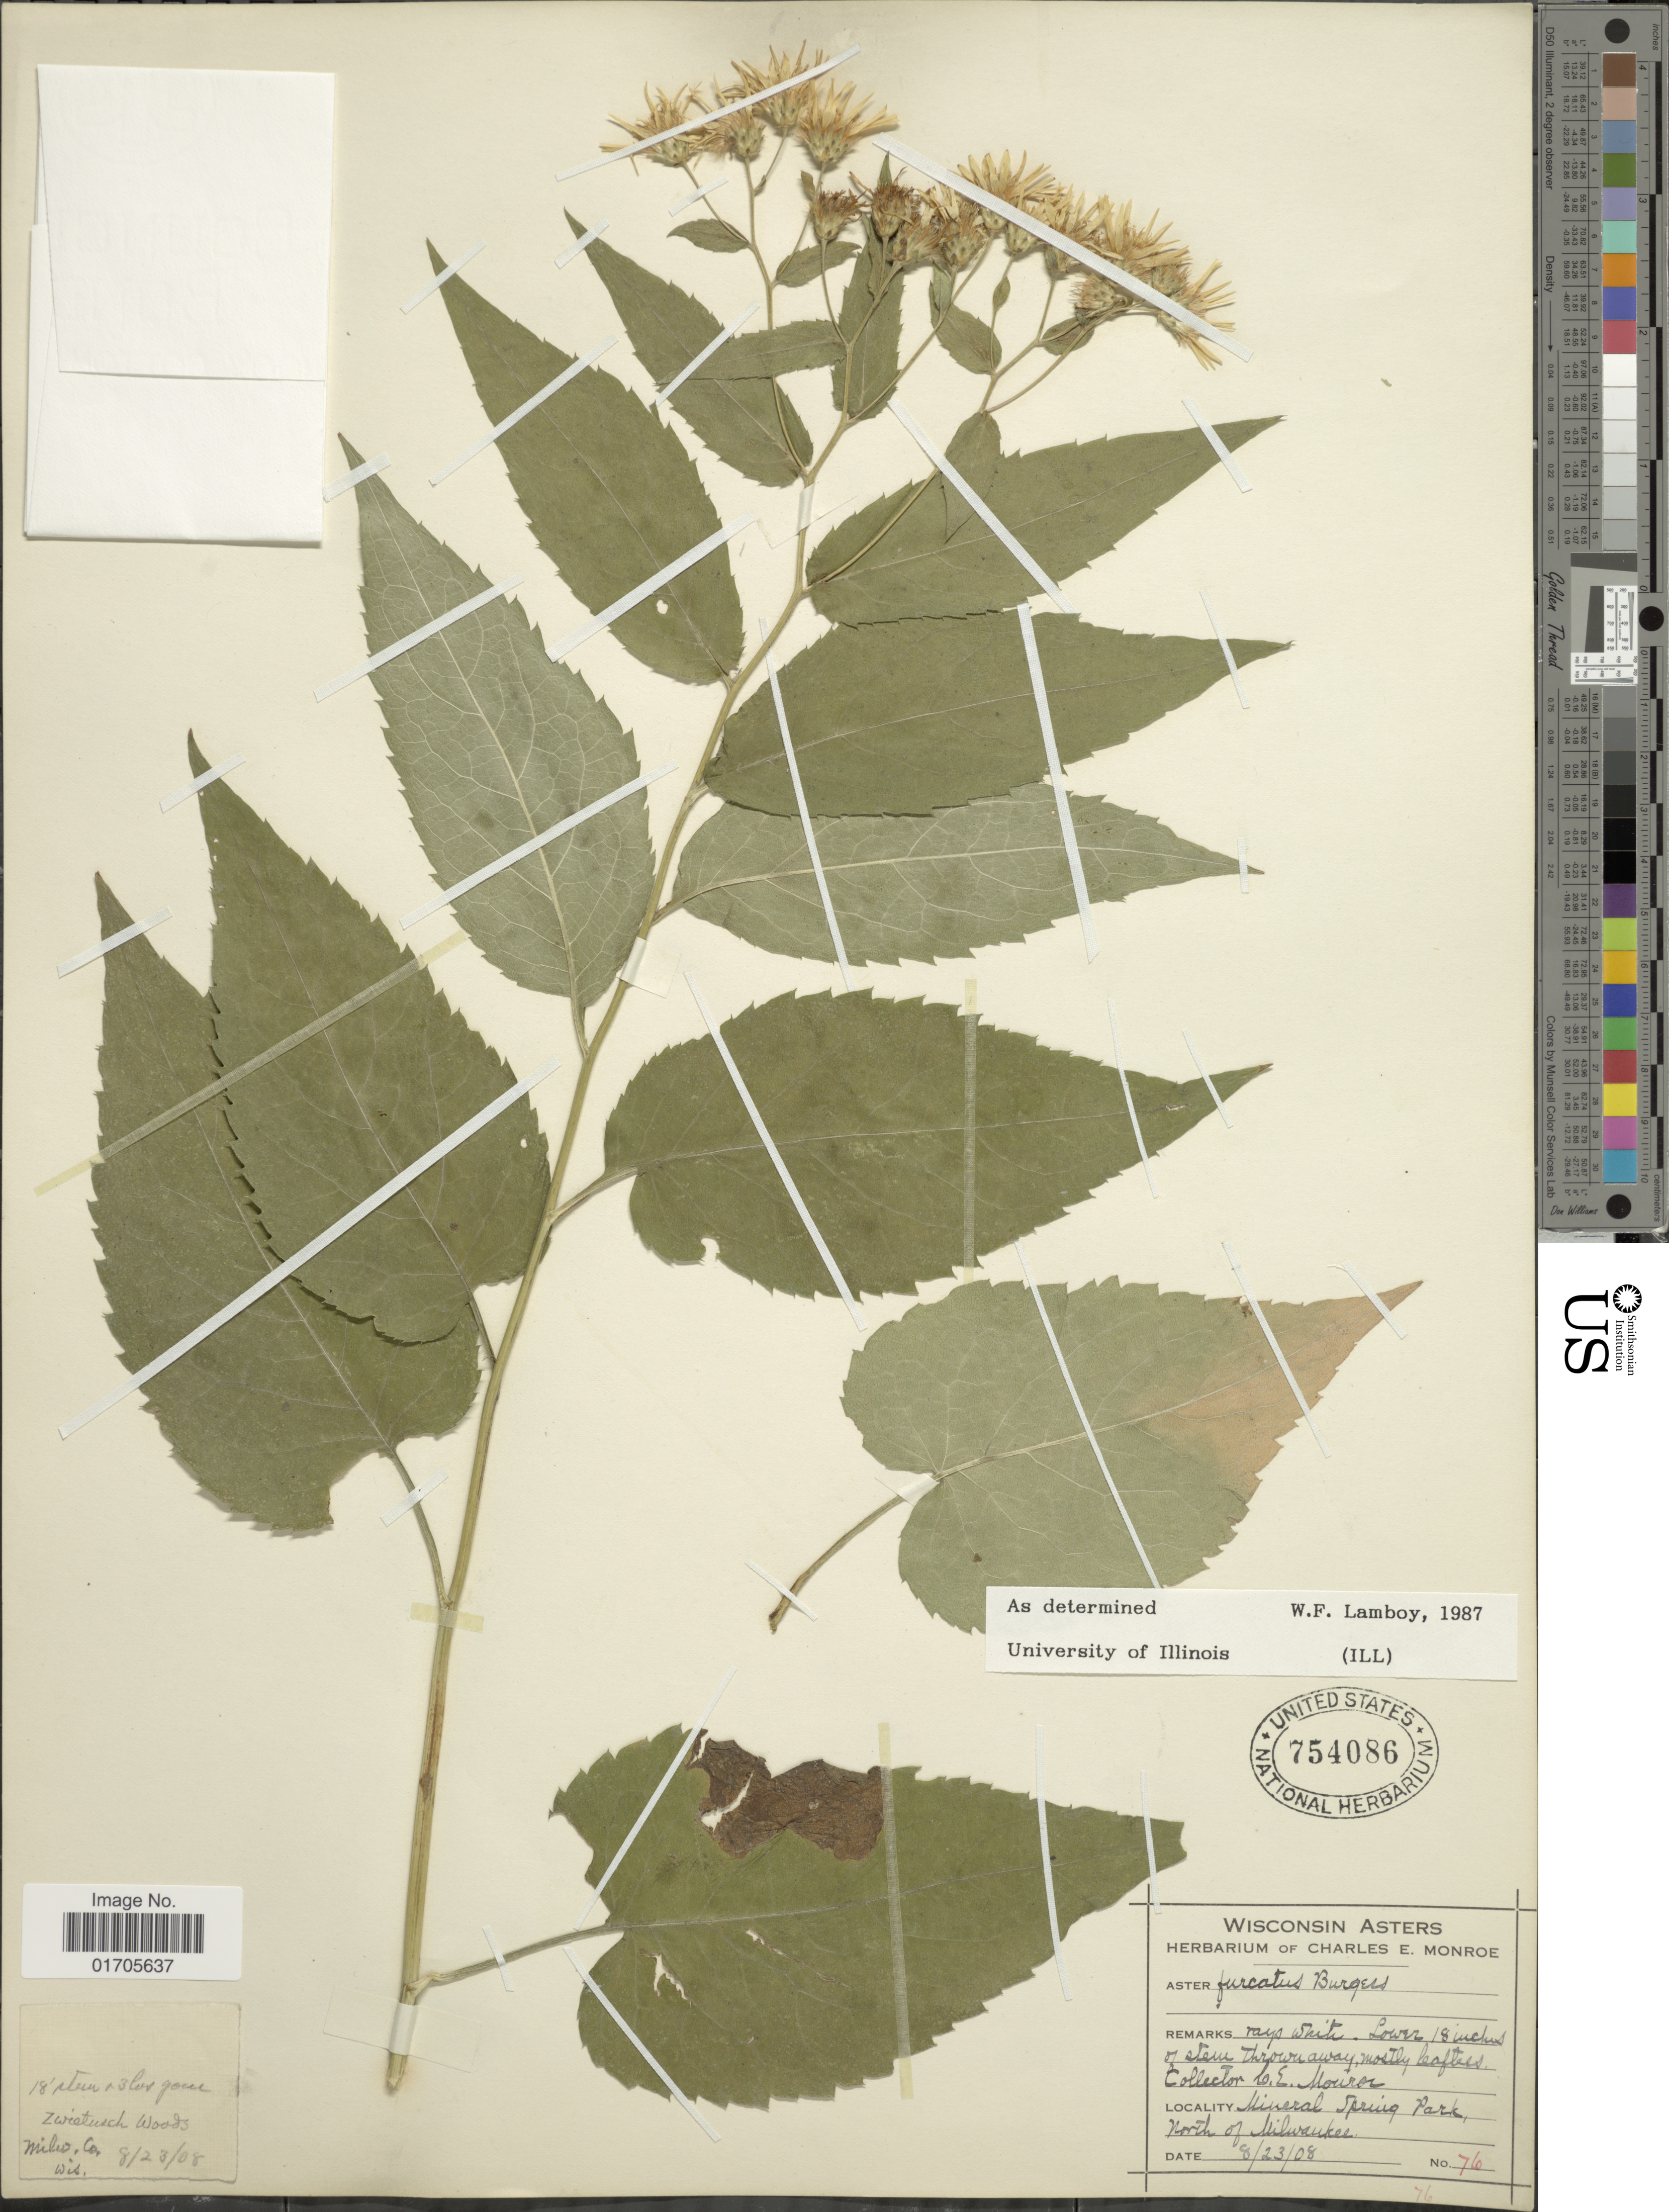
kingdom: Plantae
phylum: Tracheophyta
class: Magnoliopsida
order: Asterales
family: Asteraceae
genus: Eurybia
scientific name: Eurybia furcata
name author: G.L. Nesom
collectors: C. Monroe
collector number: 76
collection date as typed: Transcribed d/m/y: 23/8/8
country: United States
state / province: Wisconsin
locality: Mineral Spring Park, north of Milwaukee.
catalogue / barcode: US 754086